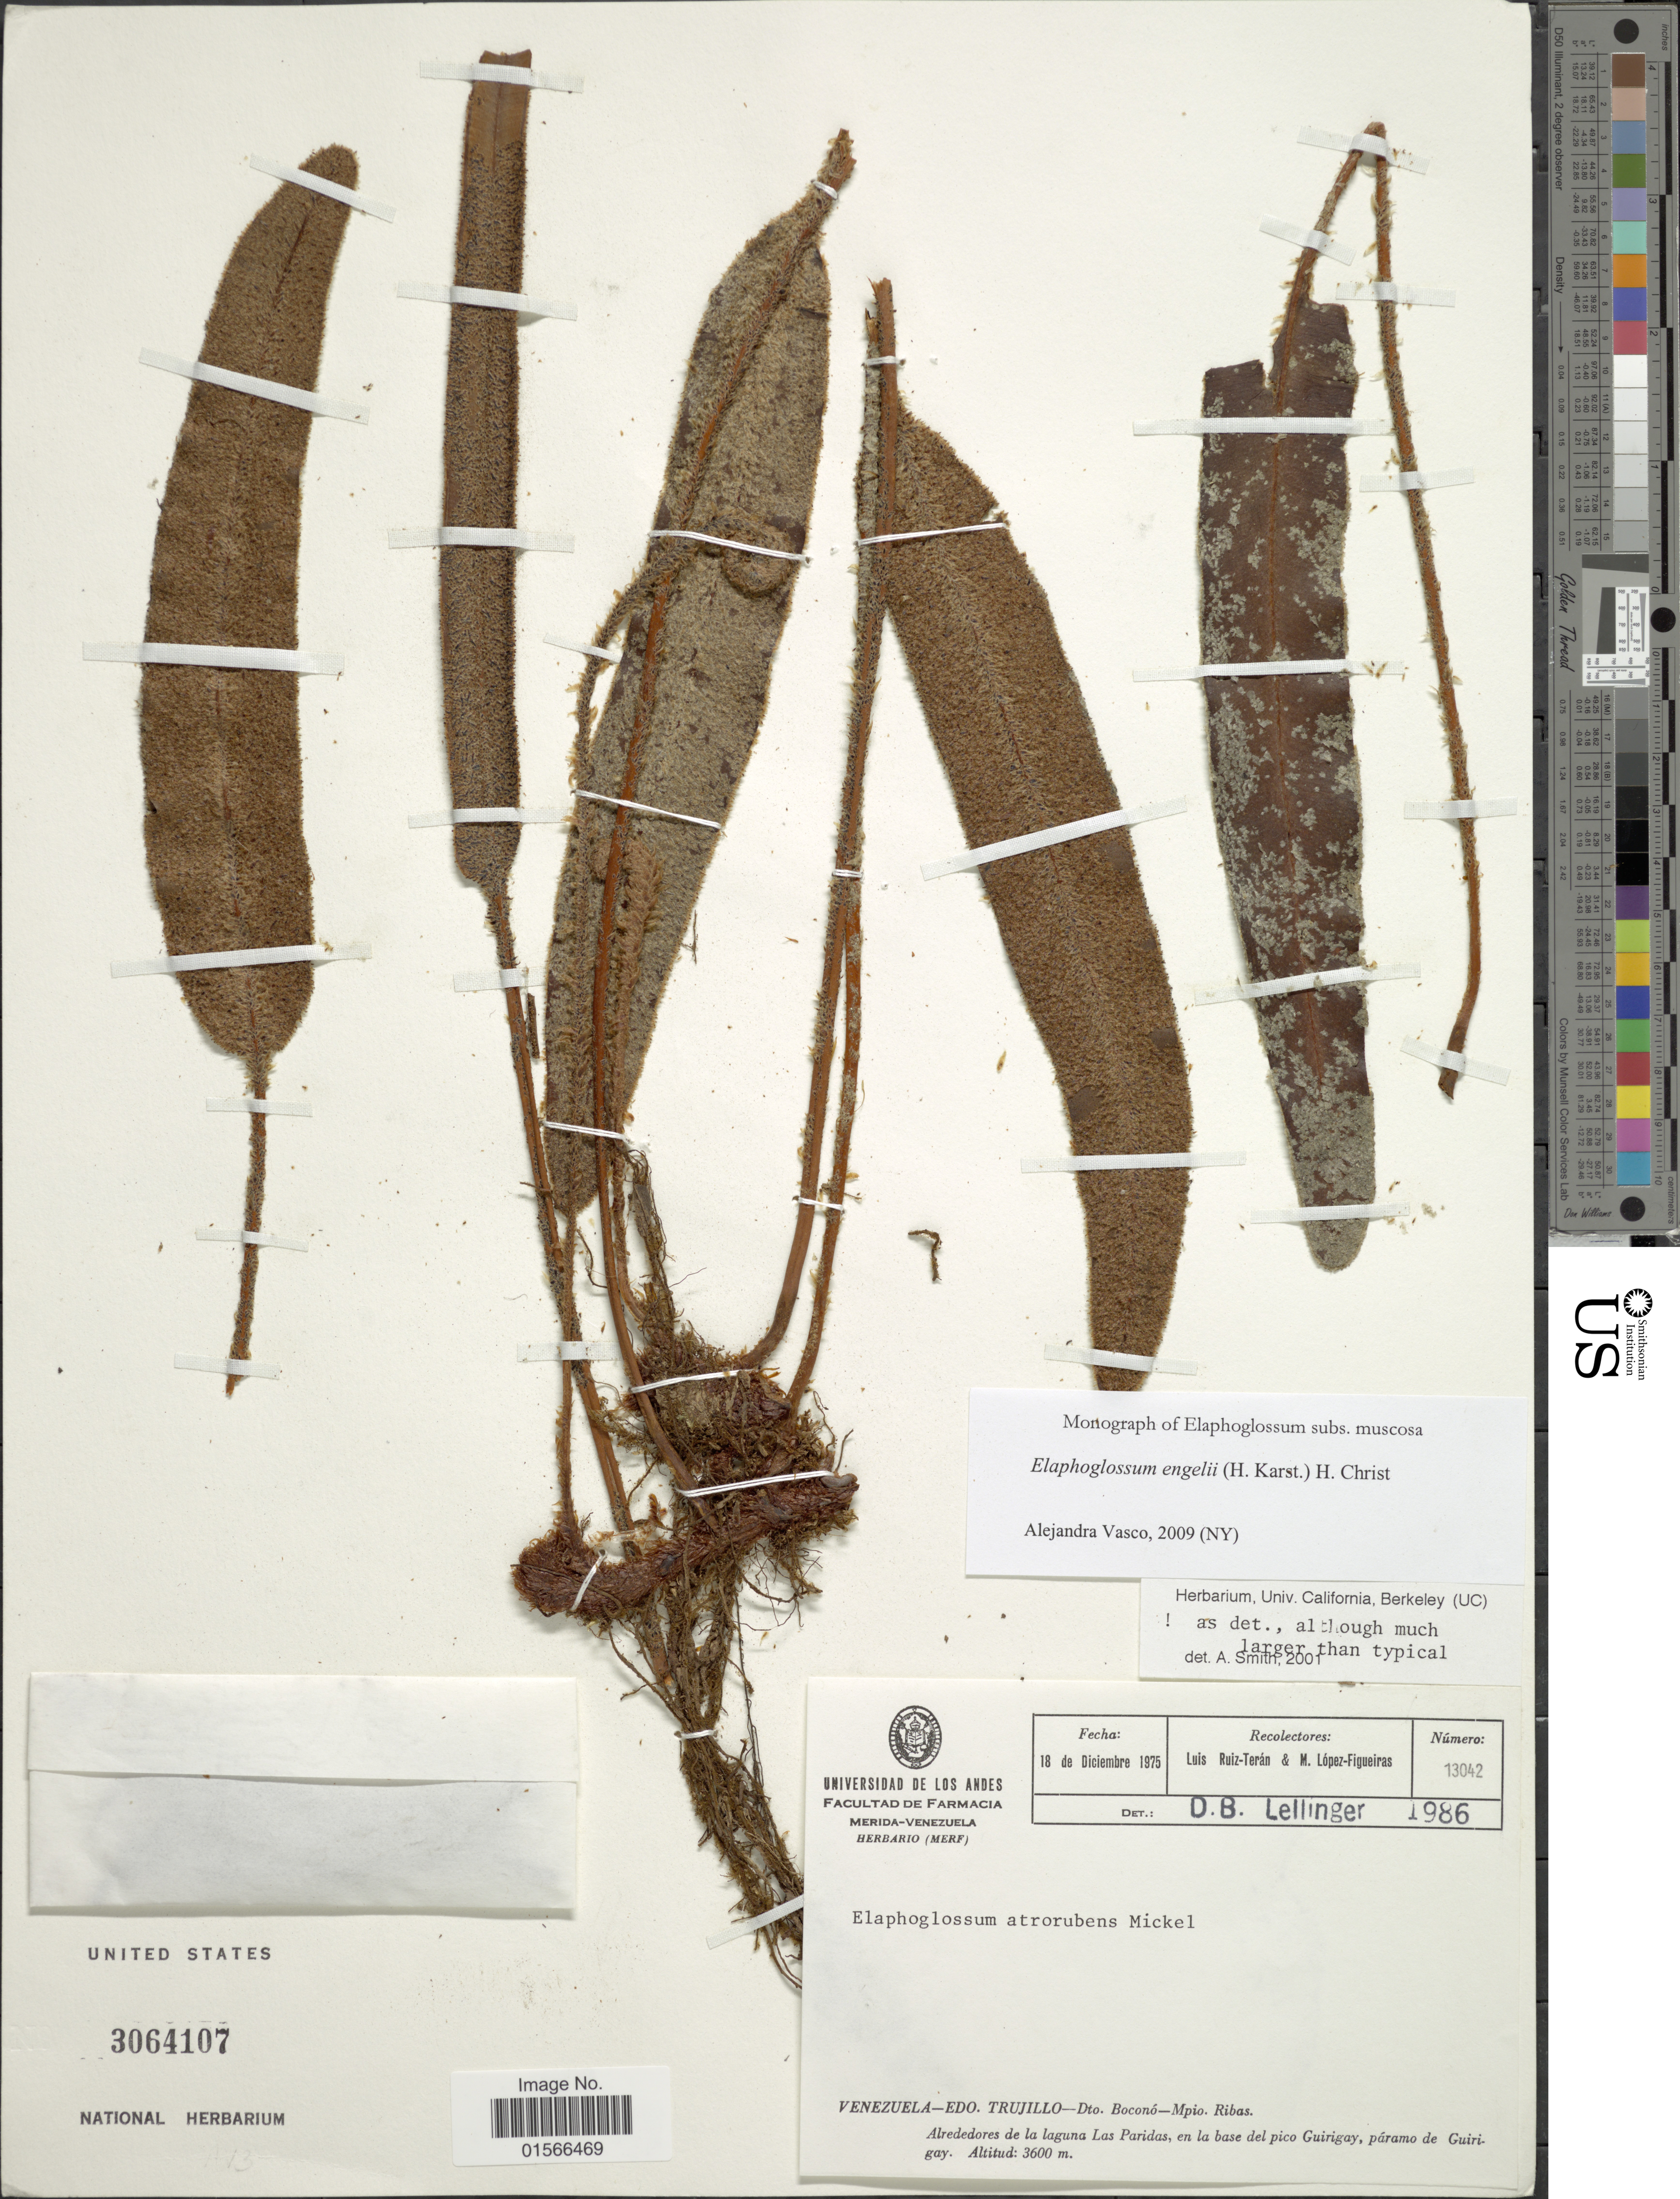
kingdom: Plantae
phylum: Tracheophyta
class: Polypodiopsida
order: Polypodiales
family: Dryopteridaceae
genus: Elaphoglossum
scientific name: Elaphoglossum engelii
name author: (H. Karst.) Christ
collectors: L. Teran & M. Lopéz-F.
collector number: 13042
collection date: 1975-12-18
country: Venezuela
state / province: Trujillo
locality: Dto Boconó-Mpio Ribas, Alrededores de la laguna Las Paridas, en la base del pico Guirigay, páramo de Guirigay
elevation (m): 3600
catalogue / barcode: US 3064107